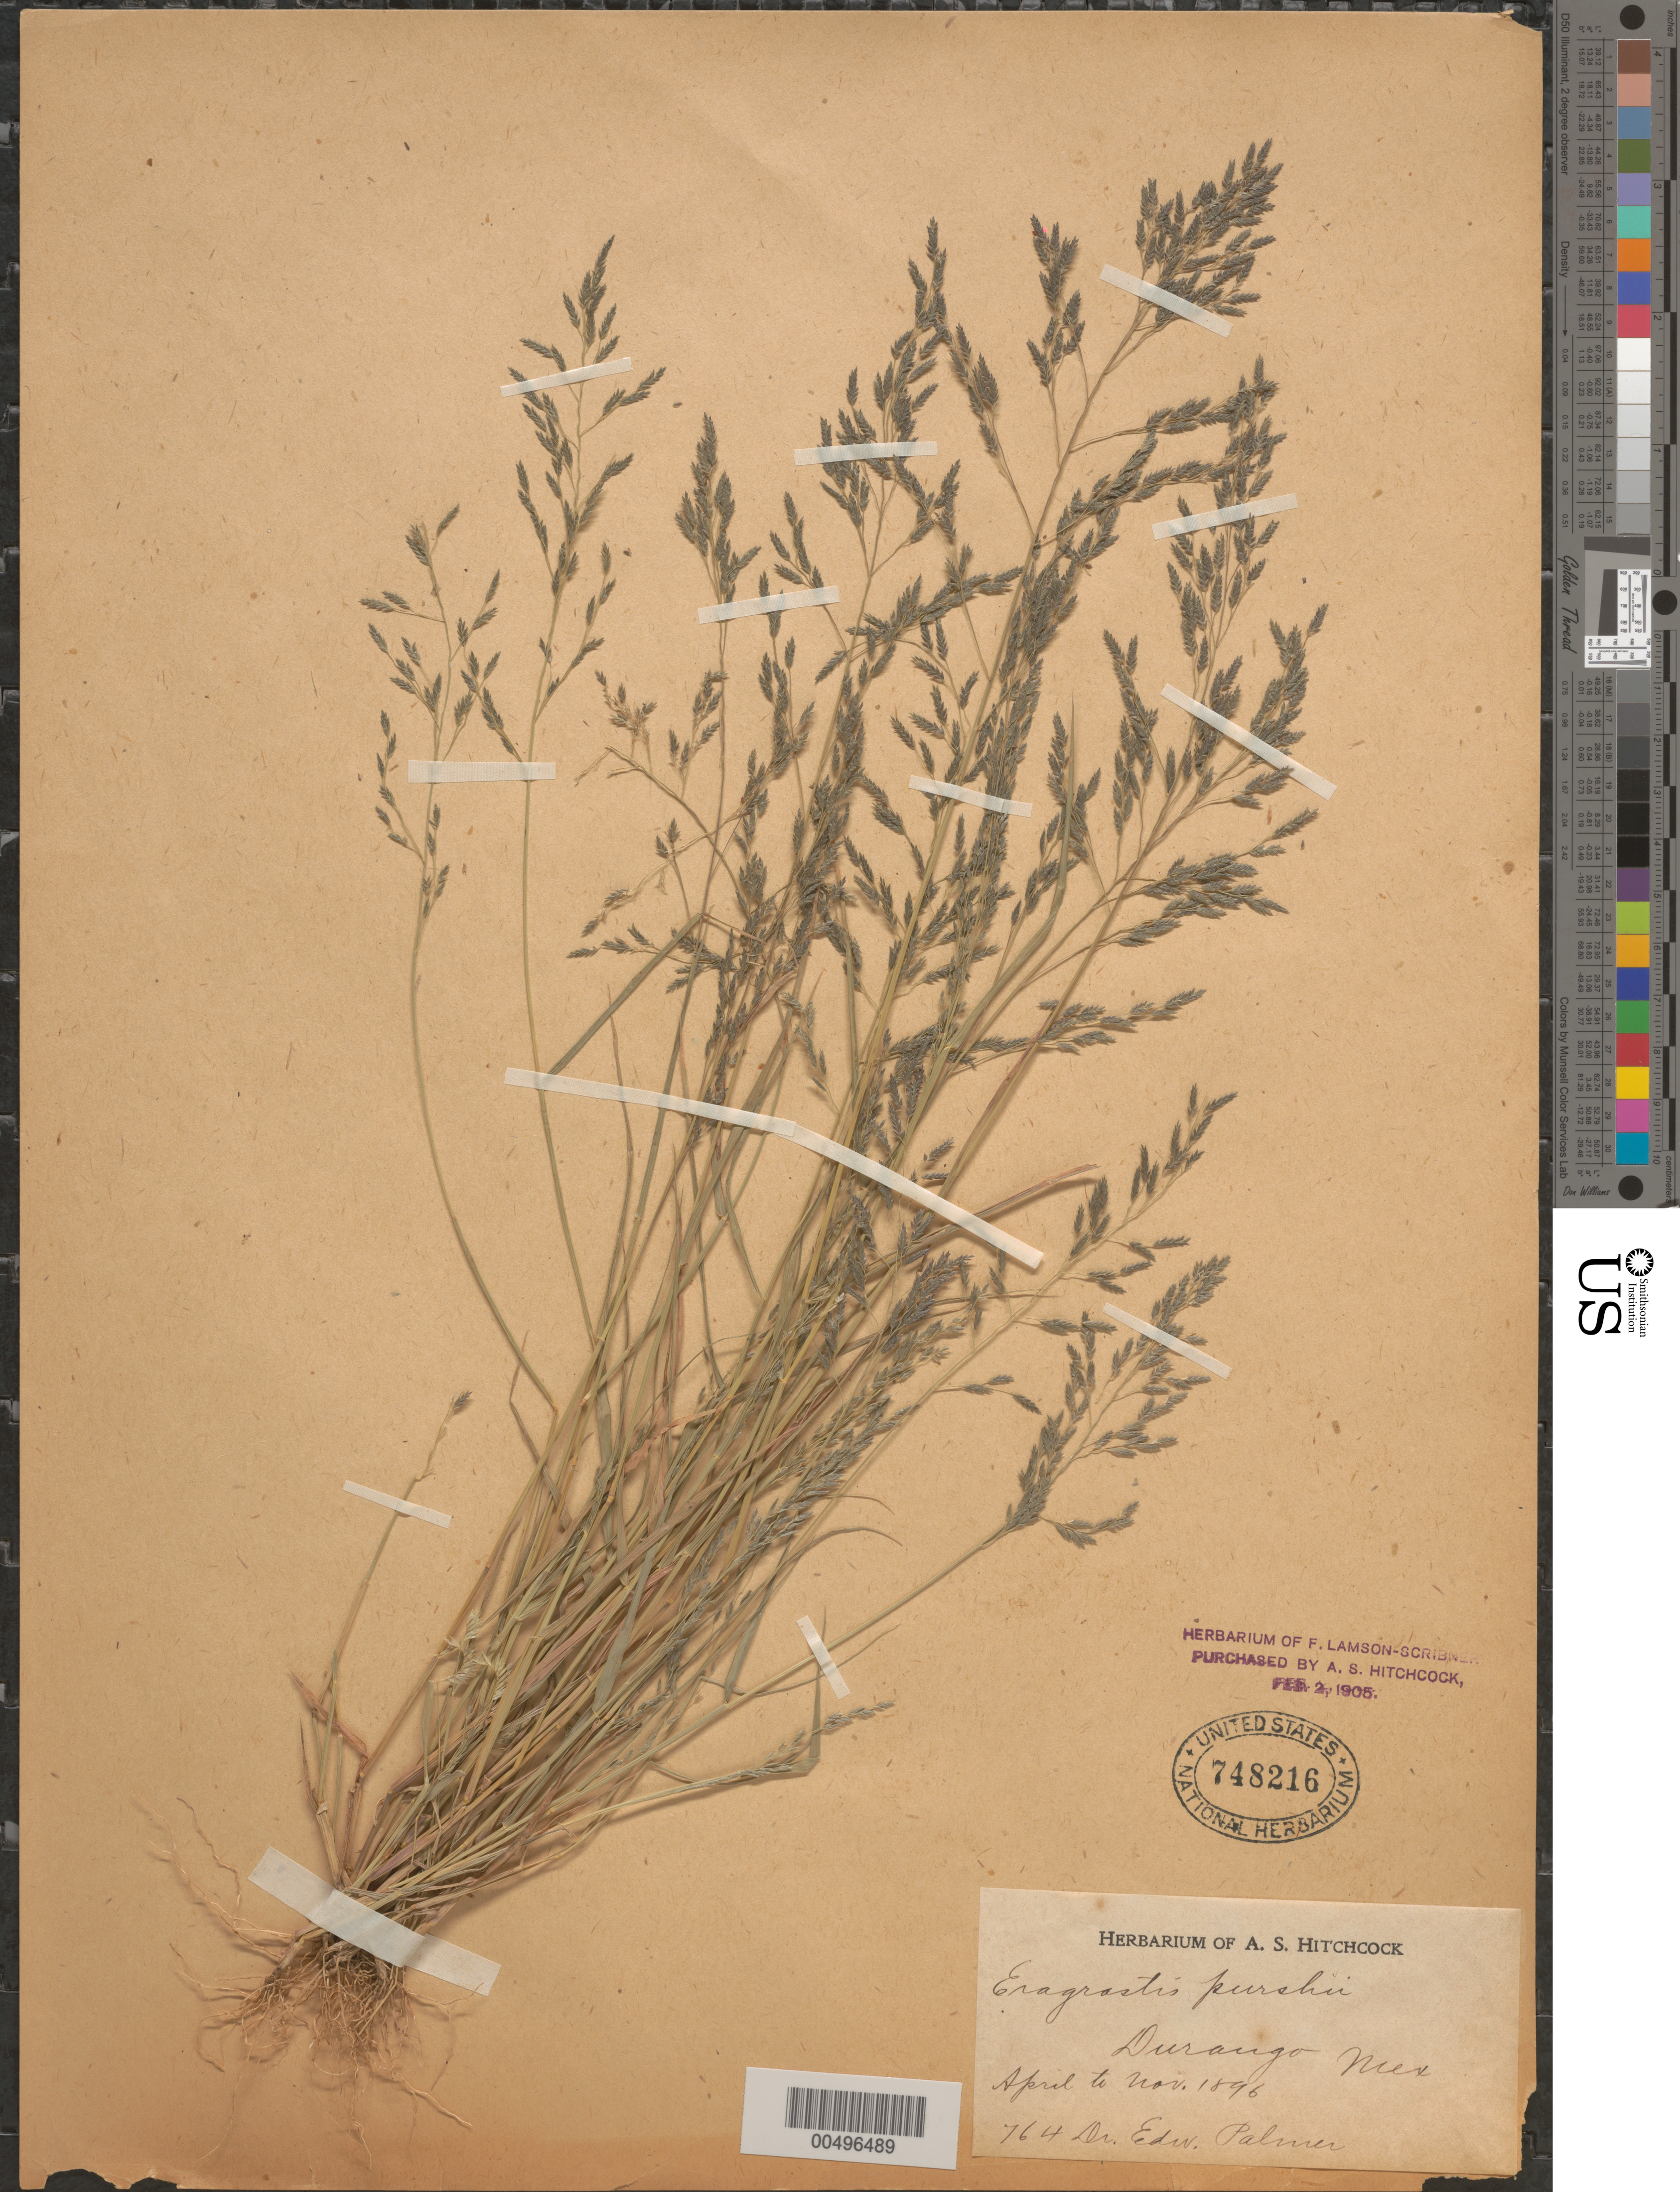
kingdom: Plantae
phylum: Tracheophyta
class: Liliopsida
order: Poales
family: Poaceae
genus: Eragrostis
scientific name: Eragrostis pectinacea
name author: (Michx.) Nees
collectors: E. Palmer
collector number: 764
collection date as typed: Apr 1896 to Nov 1896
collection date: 1896-04/1896-11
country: Mexico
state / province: Durango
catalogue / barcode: US 748216